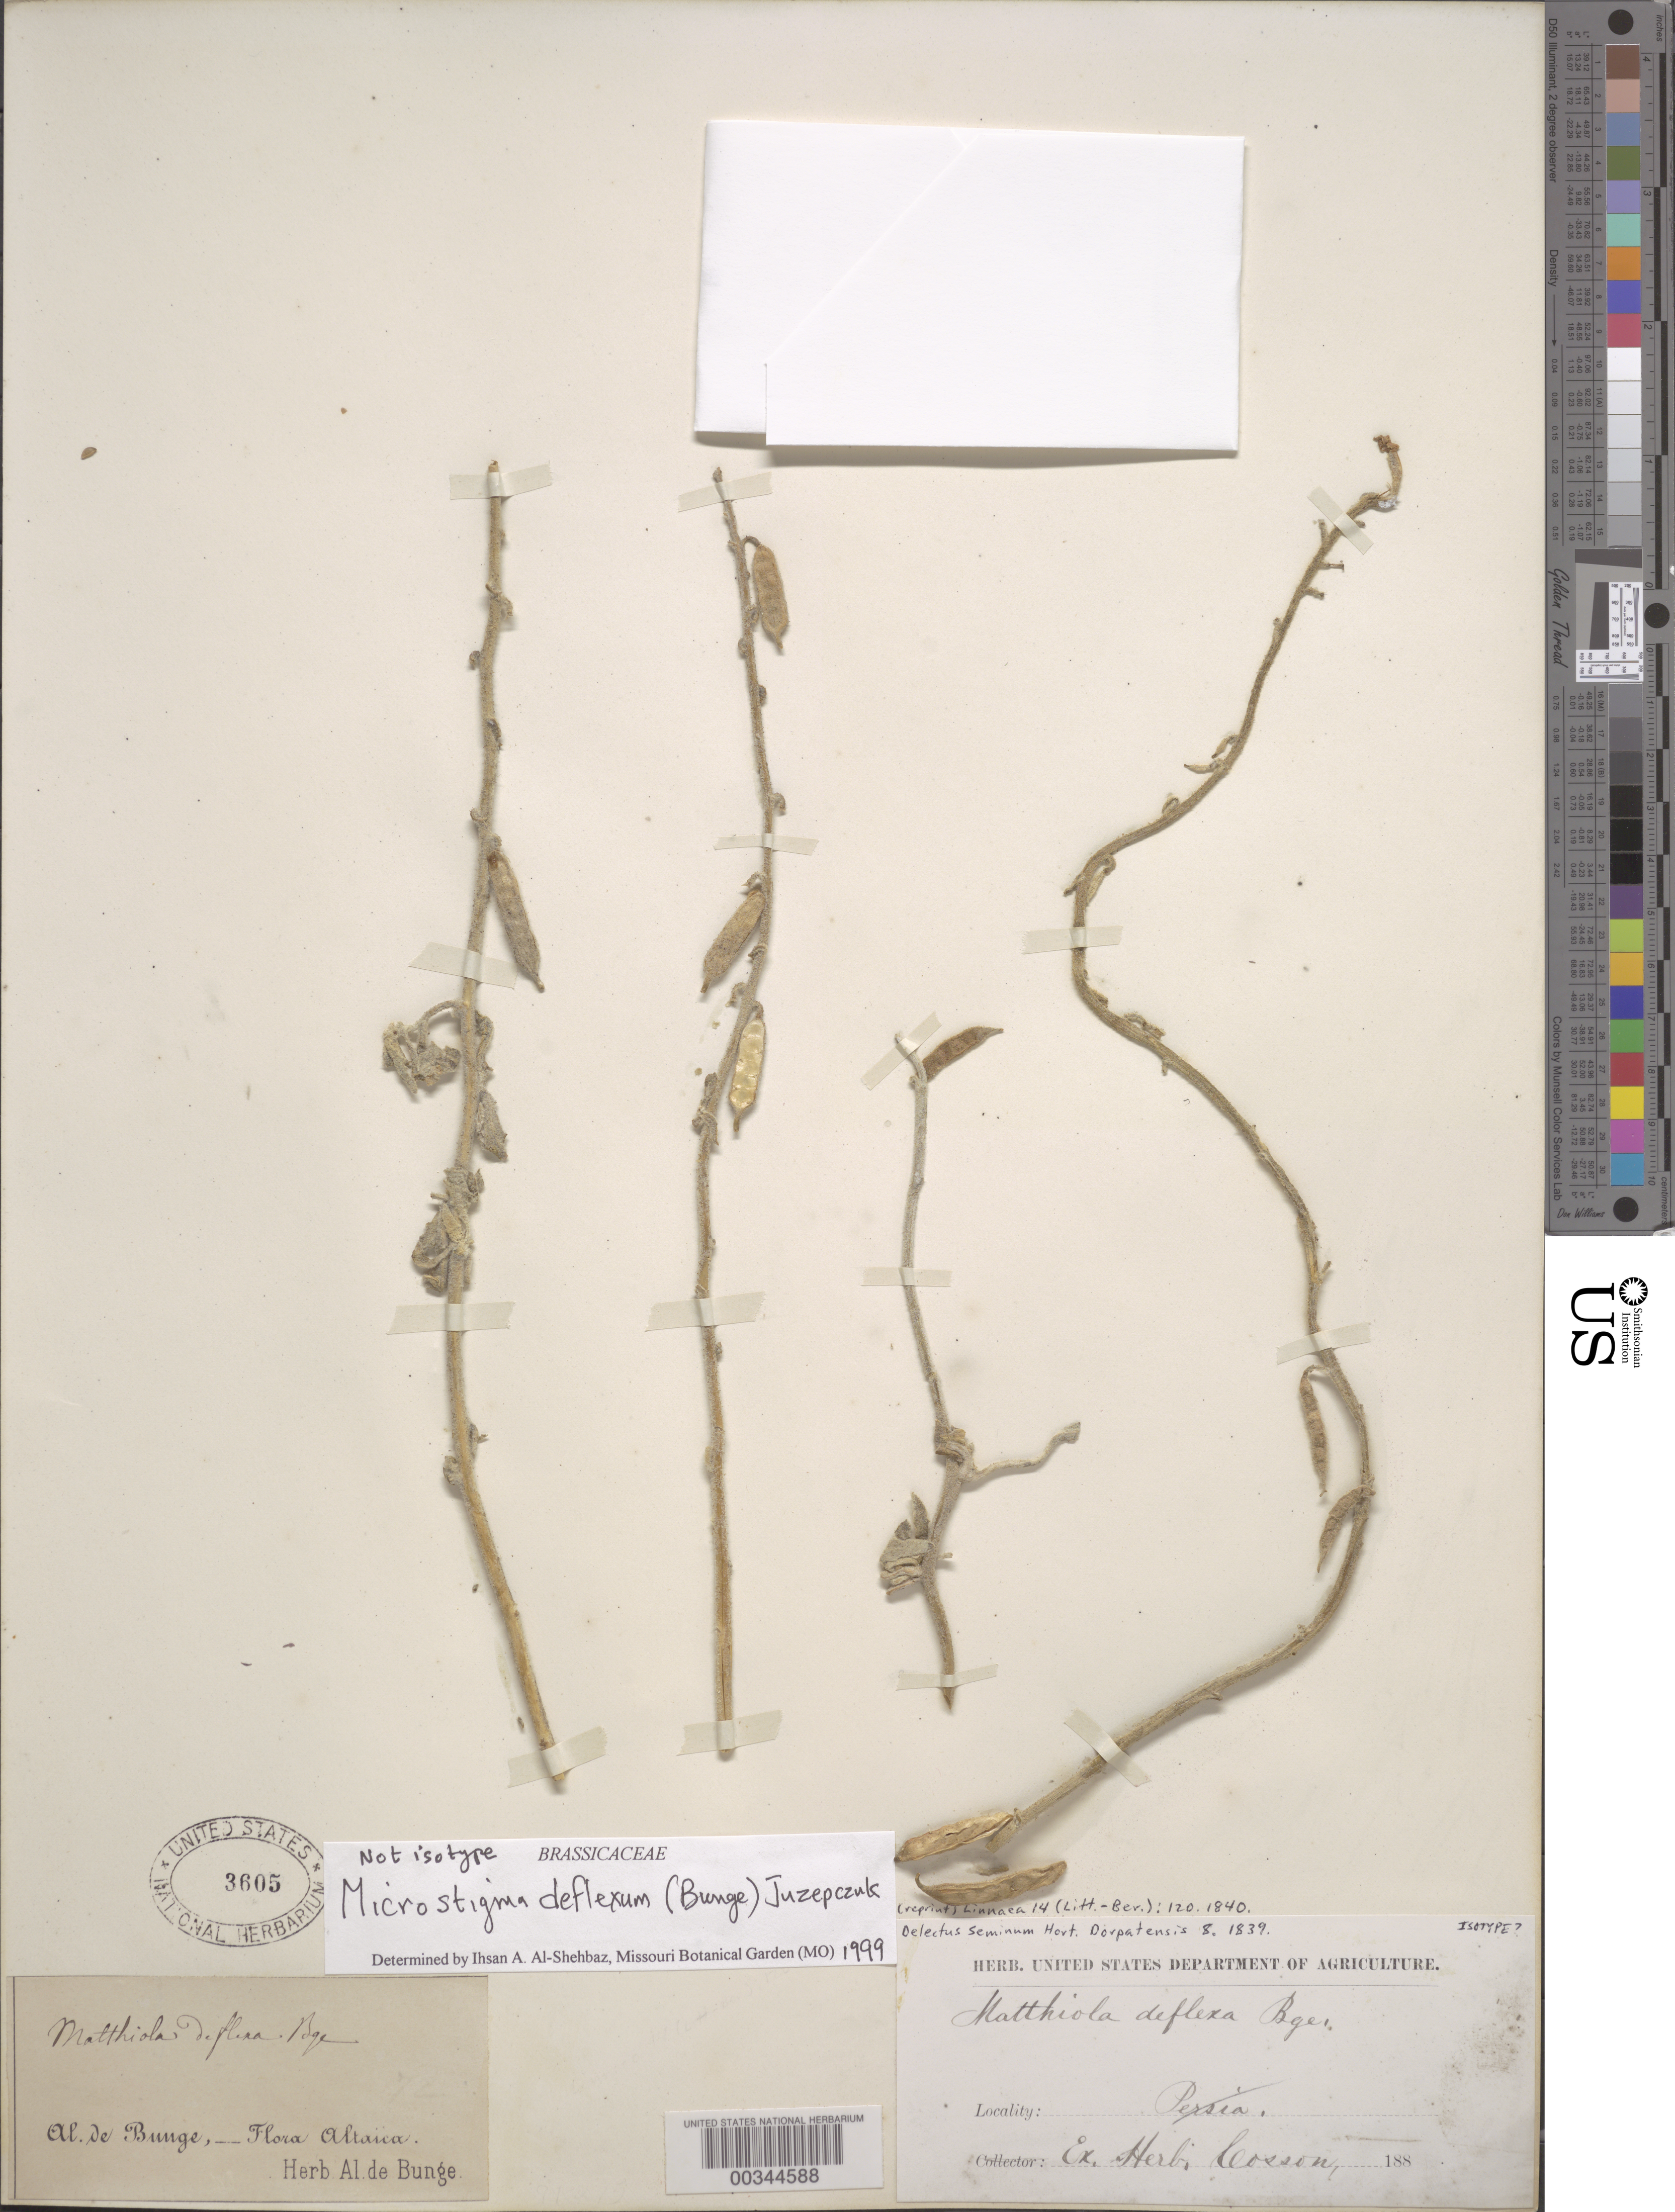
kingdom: Plantae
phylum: Tracheophyta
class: Magnoliopsida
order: Brassicales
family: Brassicaceae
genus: Microstigma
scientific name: Microstigma deflexum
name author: (Bunge) Juz.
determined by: Al-Shehbaz, I. A., (MO), Missouri Botanical Garden (UNITED STATES)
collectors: A. Bunge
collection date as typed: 188-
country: China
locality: Altai Mountains.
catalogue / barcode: US 3605